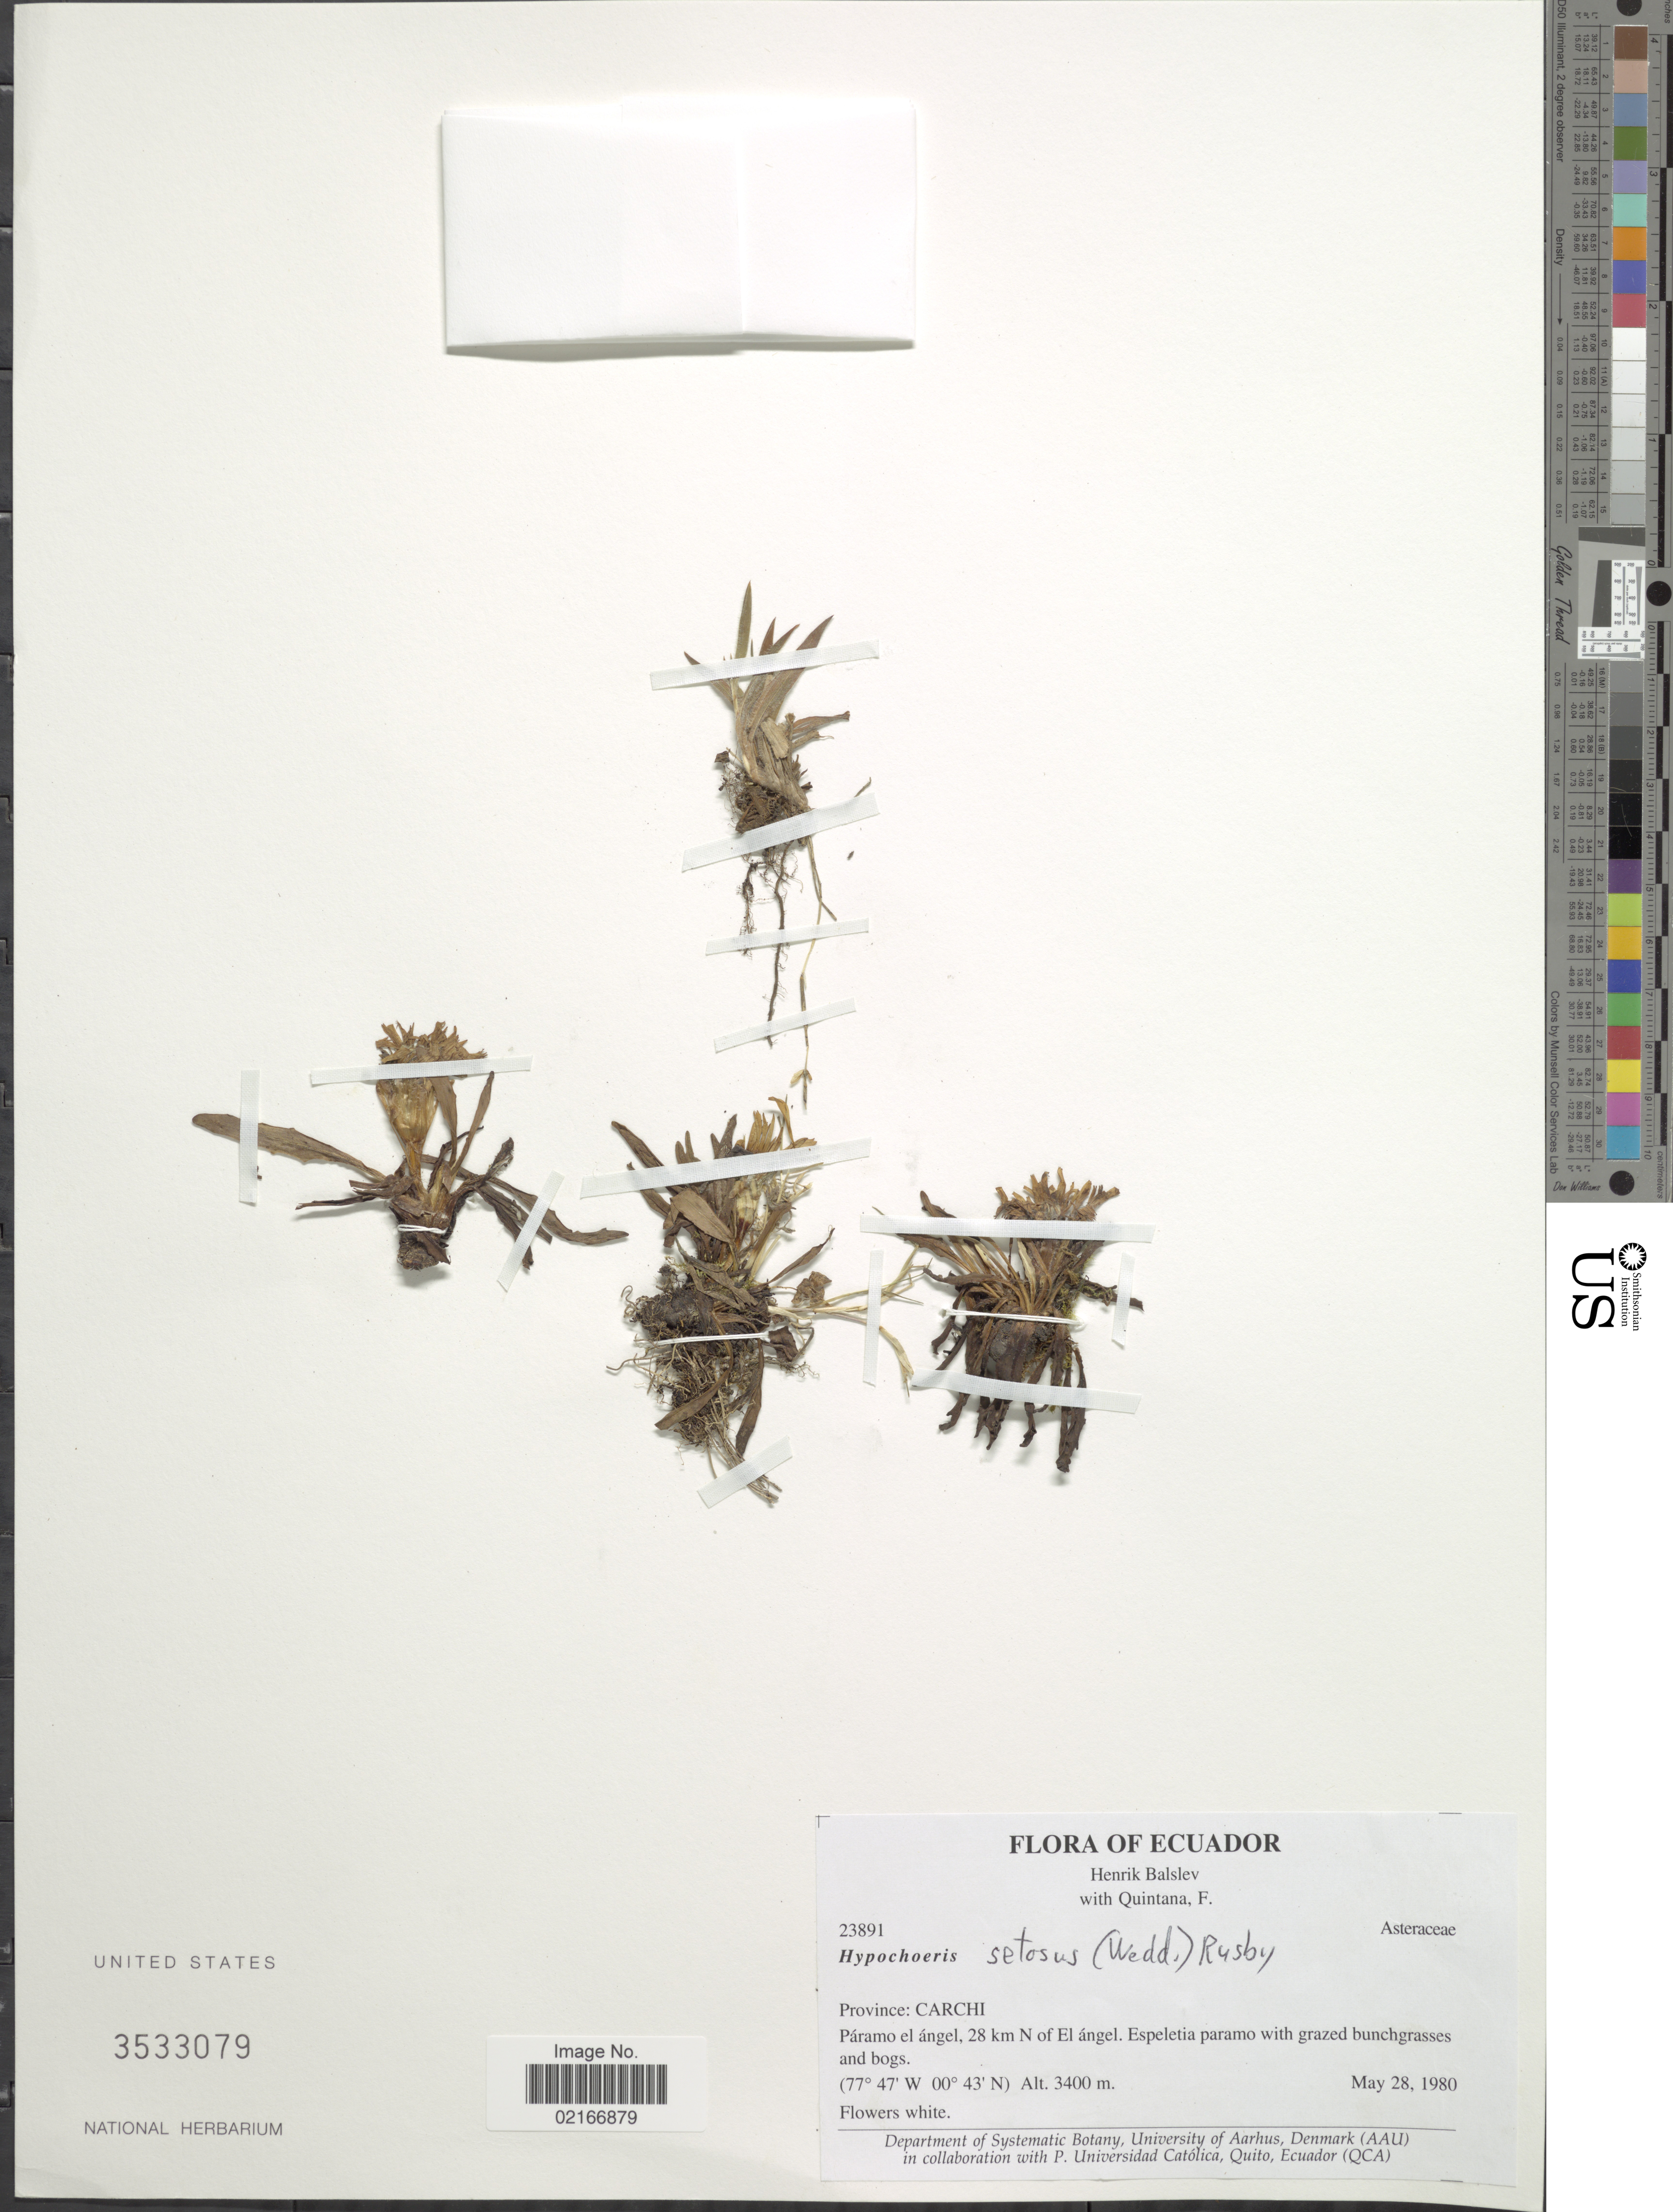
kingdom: Plantae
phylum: Tracheophyta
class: Magnoliopsida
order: Asterales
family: Asteraceae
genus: Hypochaeris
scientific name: Hypochaeris setosa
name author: Formánek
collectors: H. Balslev & F. Quintana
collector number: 23891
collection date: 1980-05-28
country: Ecuador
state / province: Carchi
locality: Páramo el ángel, 28 km N of El ángel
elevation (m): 3400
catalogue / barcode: US 3533079